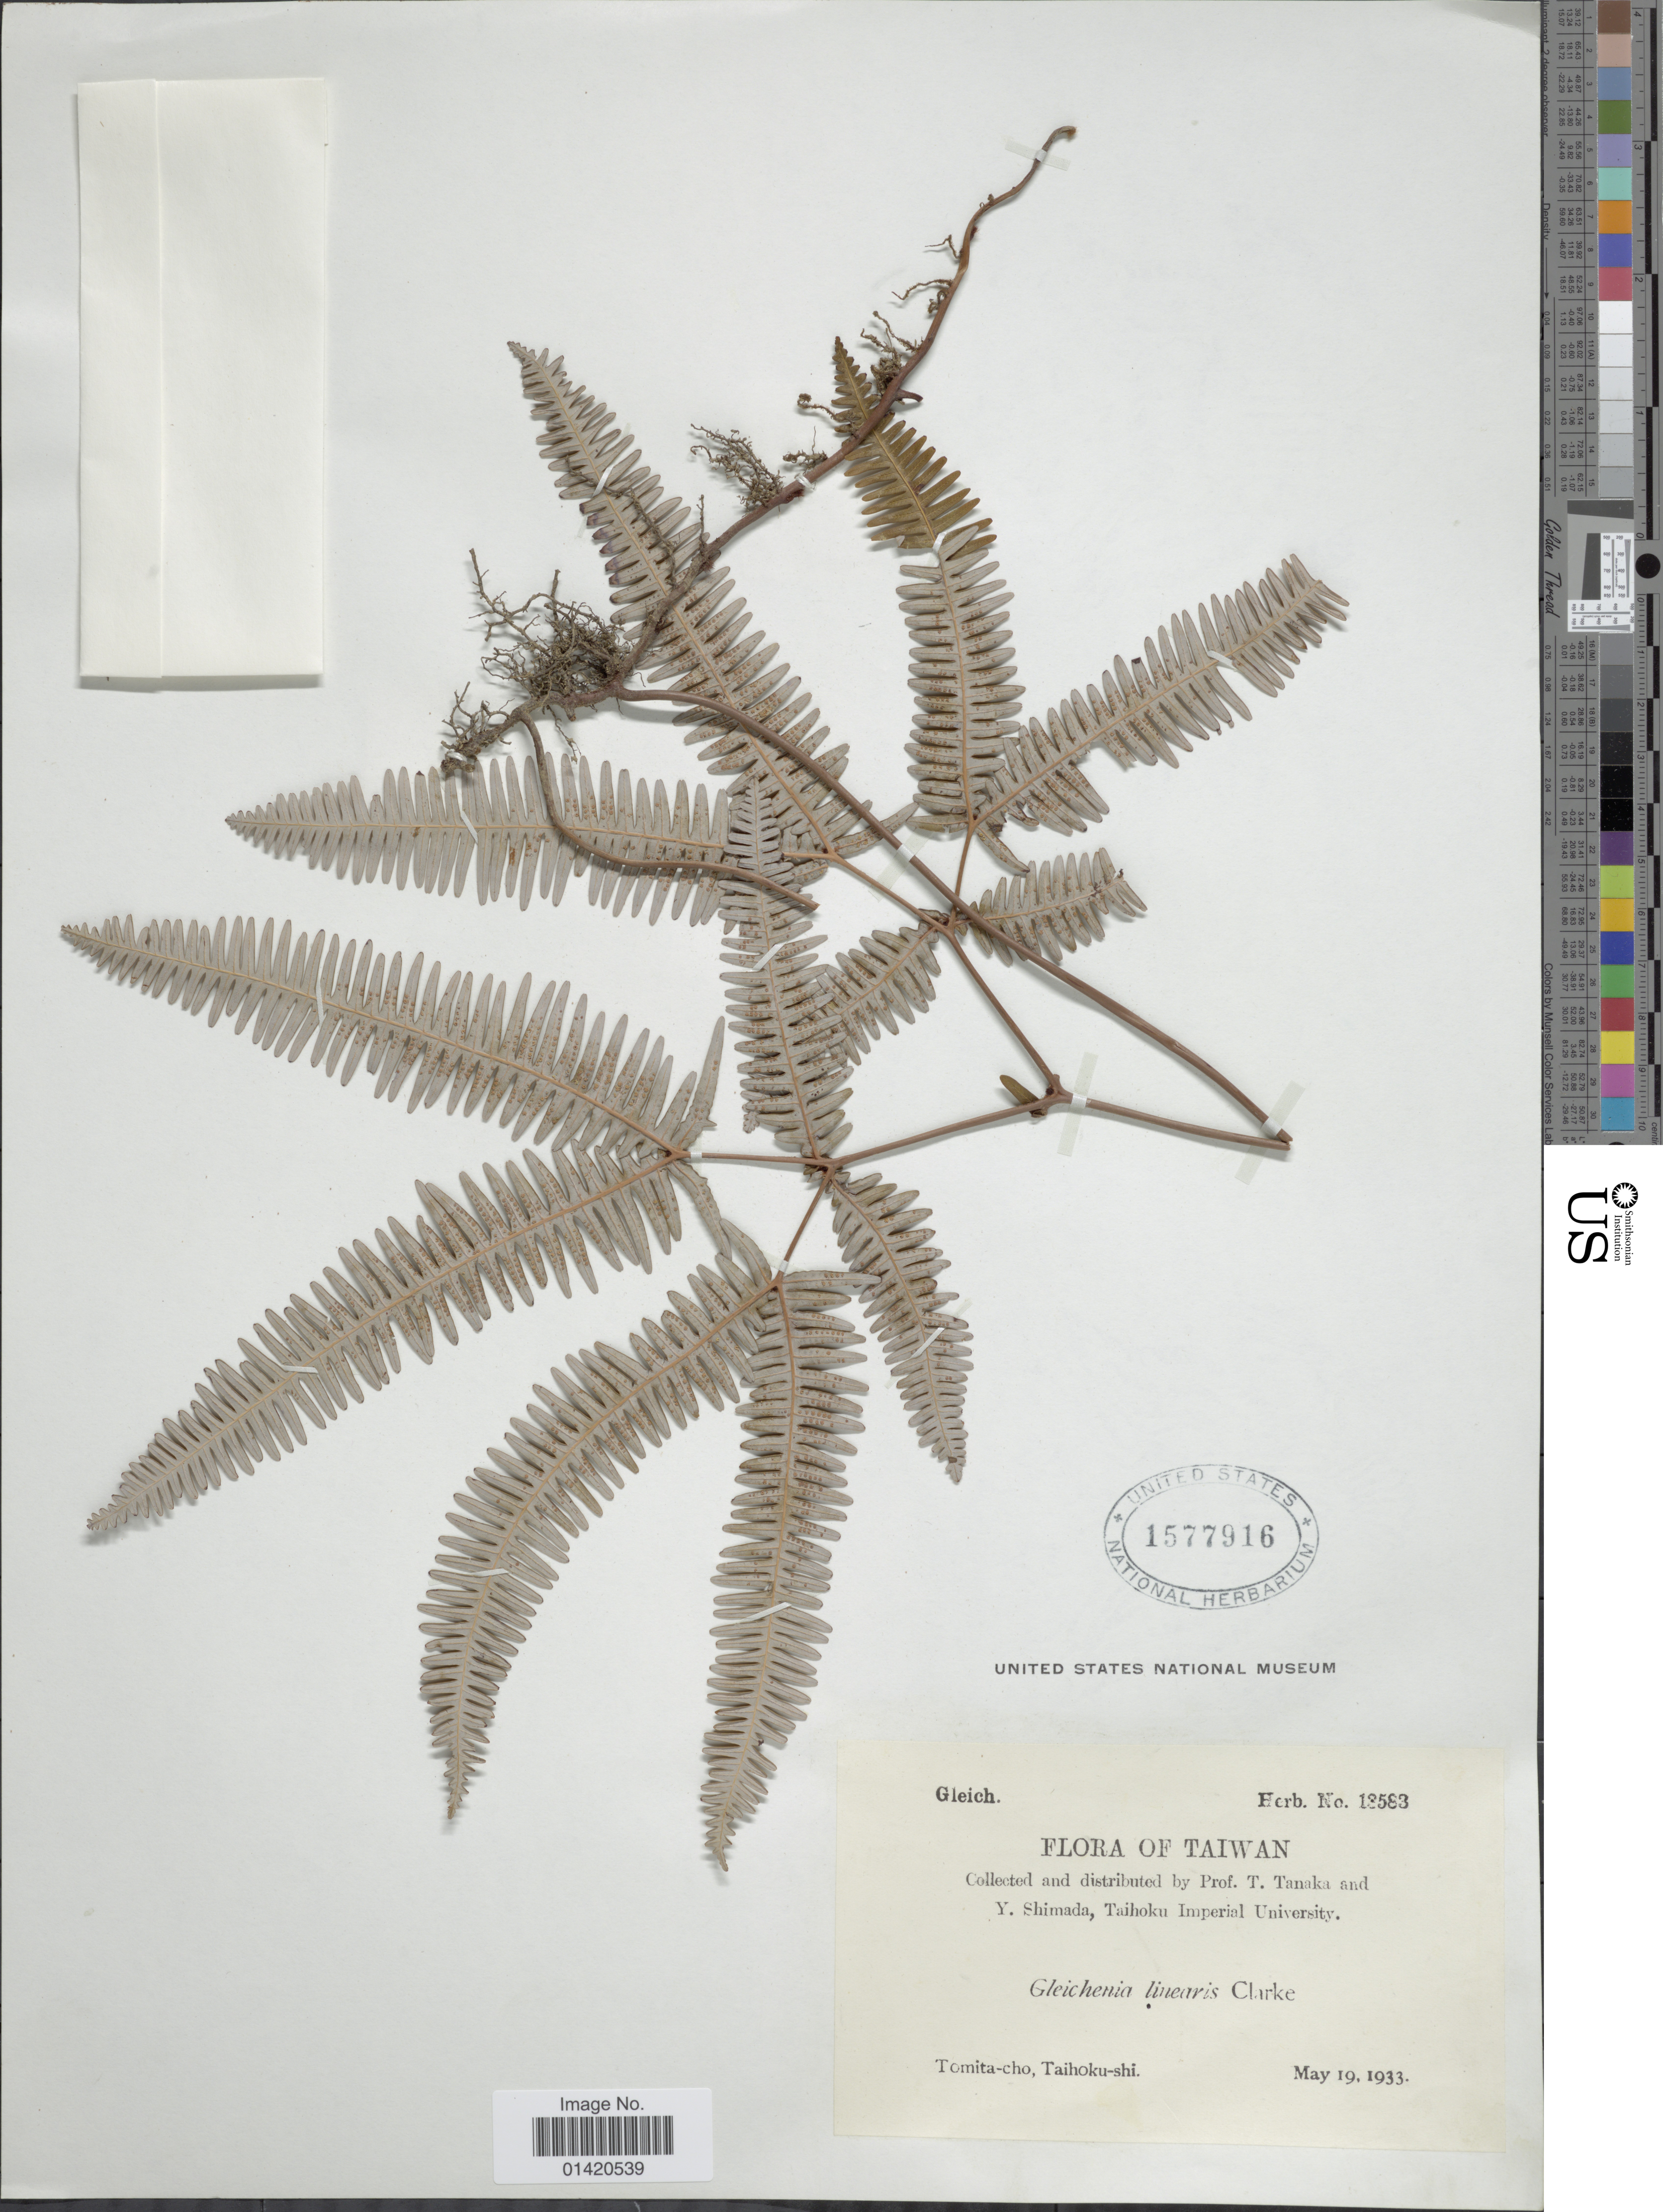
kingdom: Plantae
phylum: Tracheophyta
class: Polypodiopsida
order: Gleicheniales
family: Gleicheniaceae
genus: Dicranopteris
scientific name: Dicranopteris linearis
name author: (Burm. f.) Underw.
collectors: T. Tanaka & Y. Shimada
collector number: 12583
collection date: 1933-05-19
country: Taiwan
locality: Tomita-cho, Taihoku-shi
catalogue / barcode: US 1577916